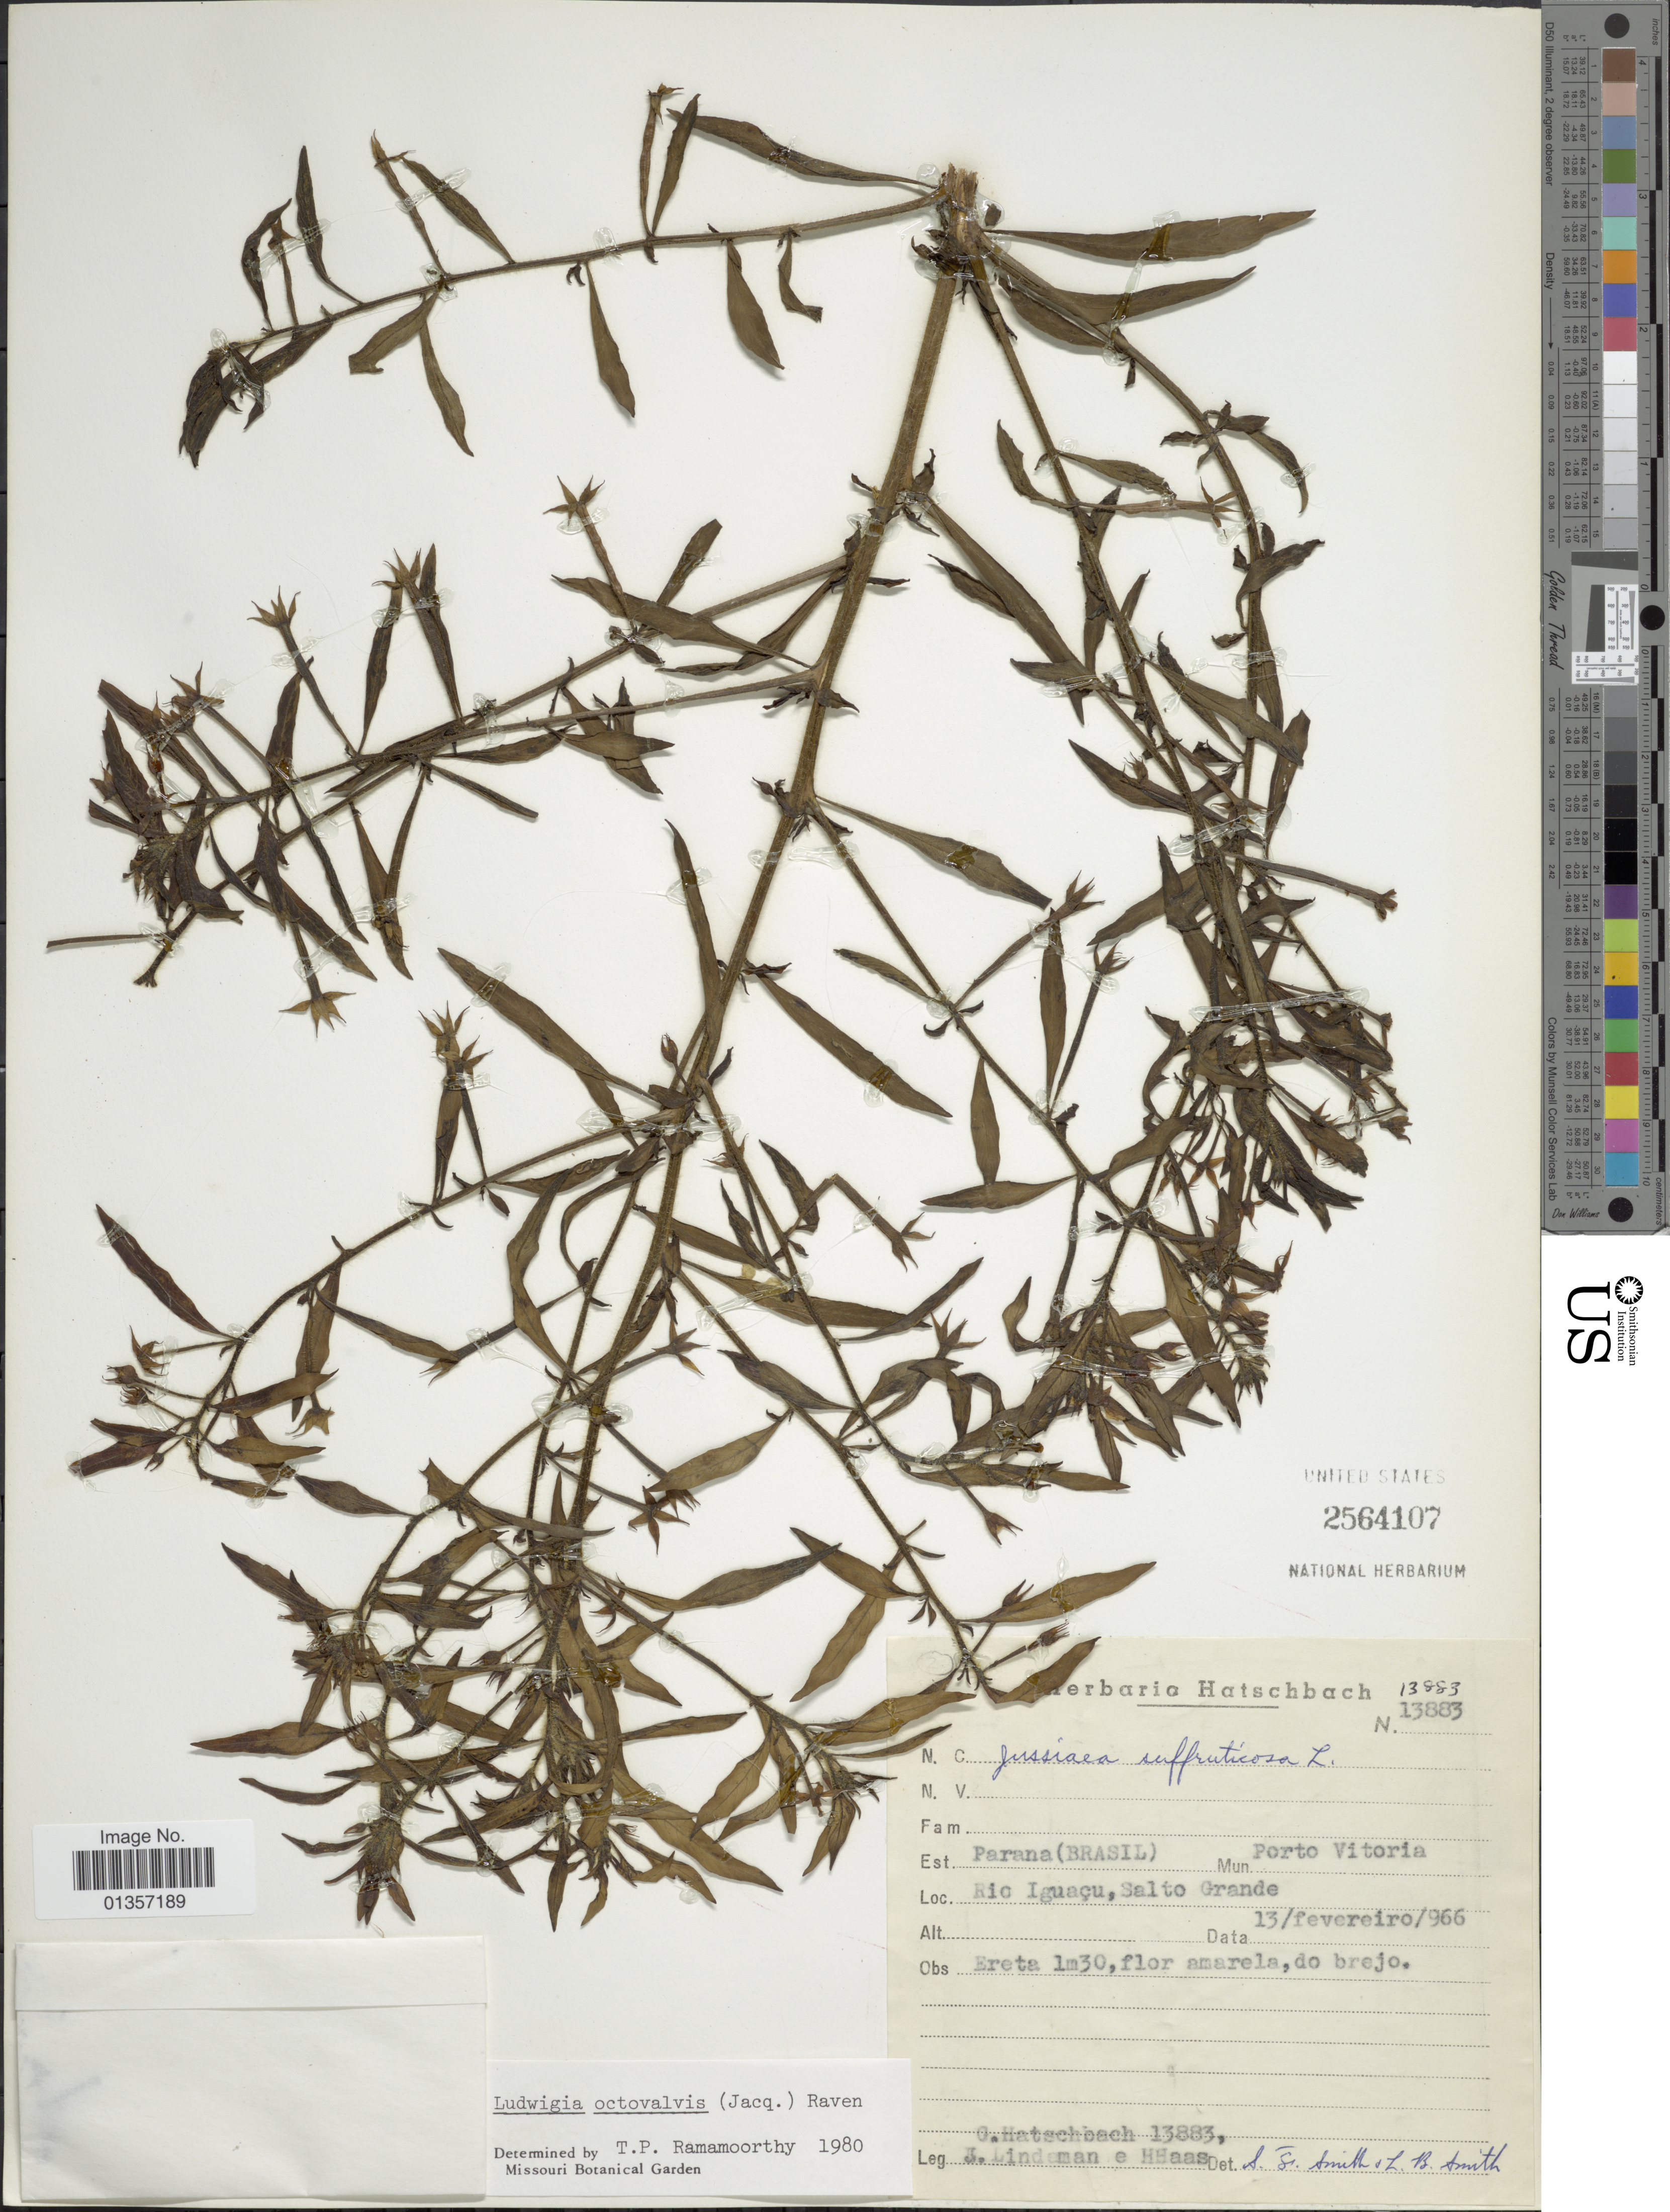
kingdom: Plantae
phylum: Tracheophyta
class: Magnoliopsida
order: Myrtales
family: Onagraceae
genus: Ludwigia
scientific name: Ludwigia octovalvis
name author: (Jacq.) P.H. Raven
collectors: G. Hatschbach, J. C. Lindeman & H. Haas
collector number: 13883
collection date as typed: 966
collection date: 1966-02-13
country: Brazil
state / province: Paraná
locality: Mun. Porto Vitoria. Ric Iguaçu, Salto Grande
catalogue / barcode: US 2564107